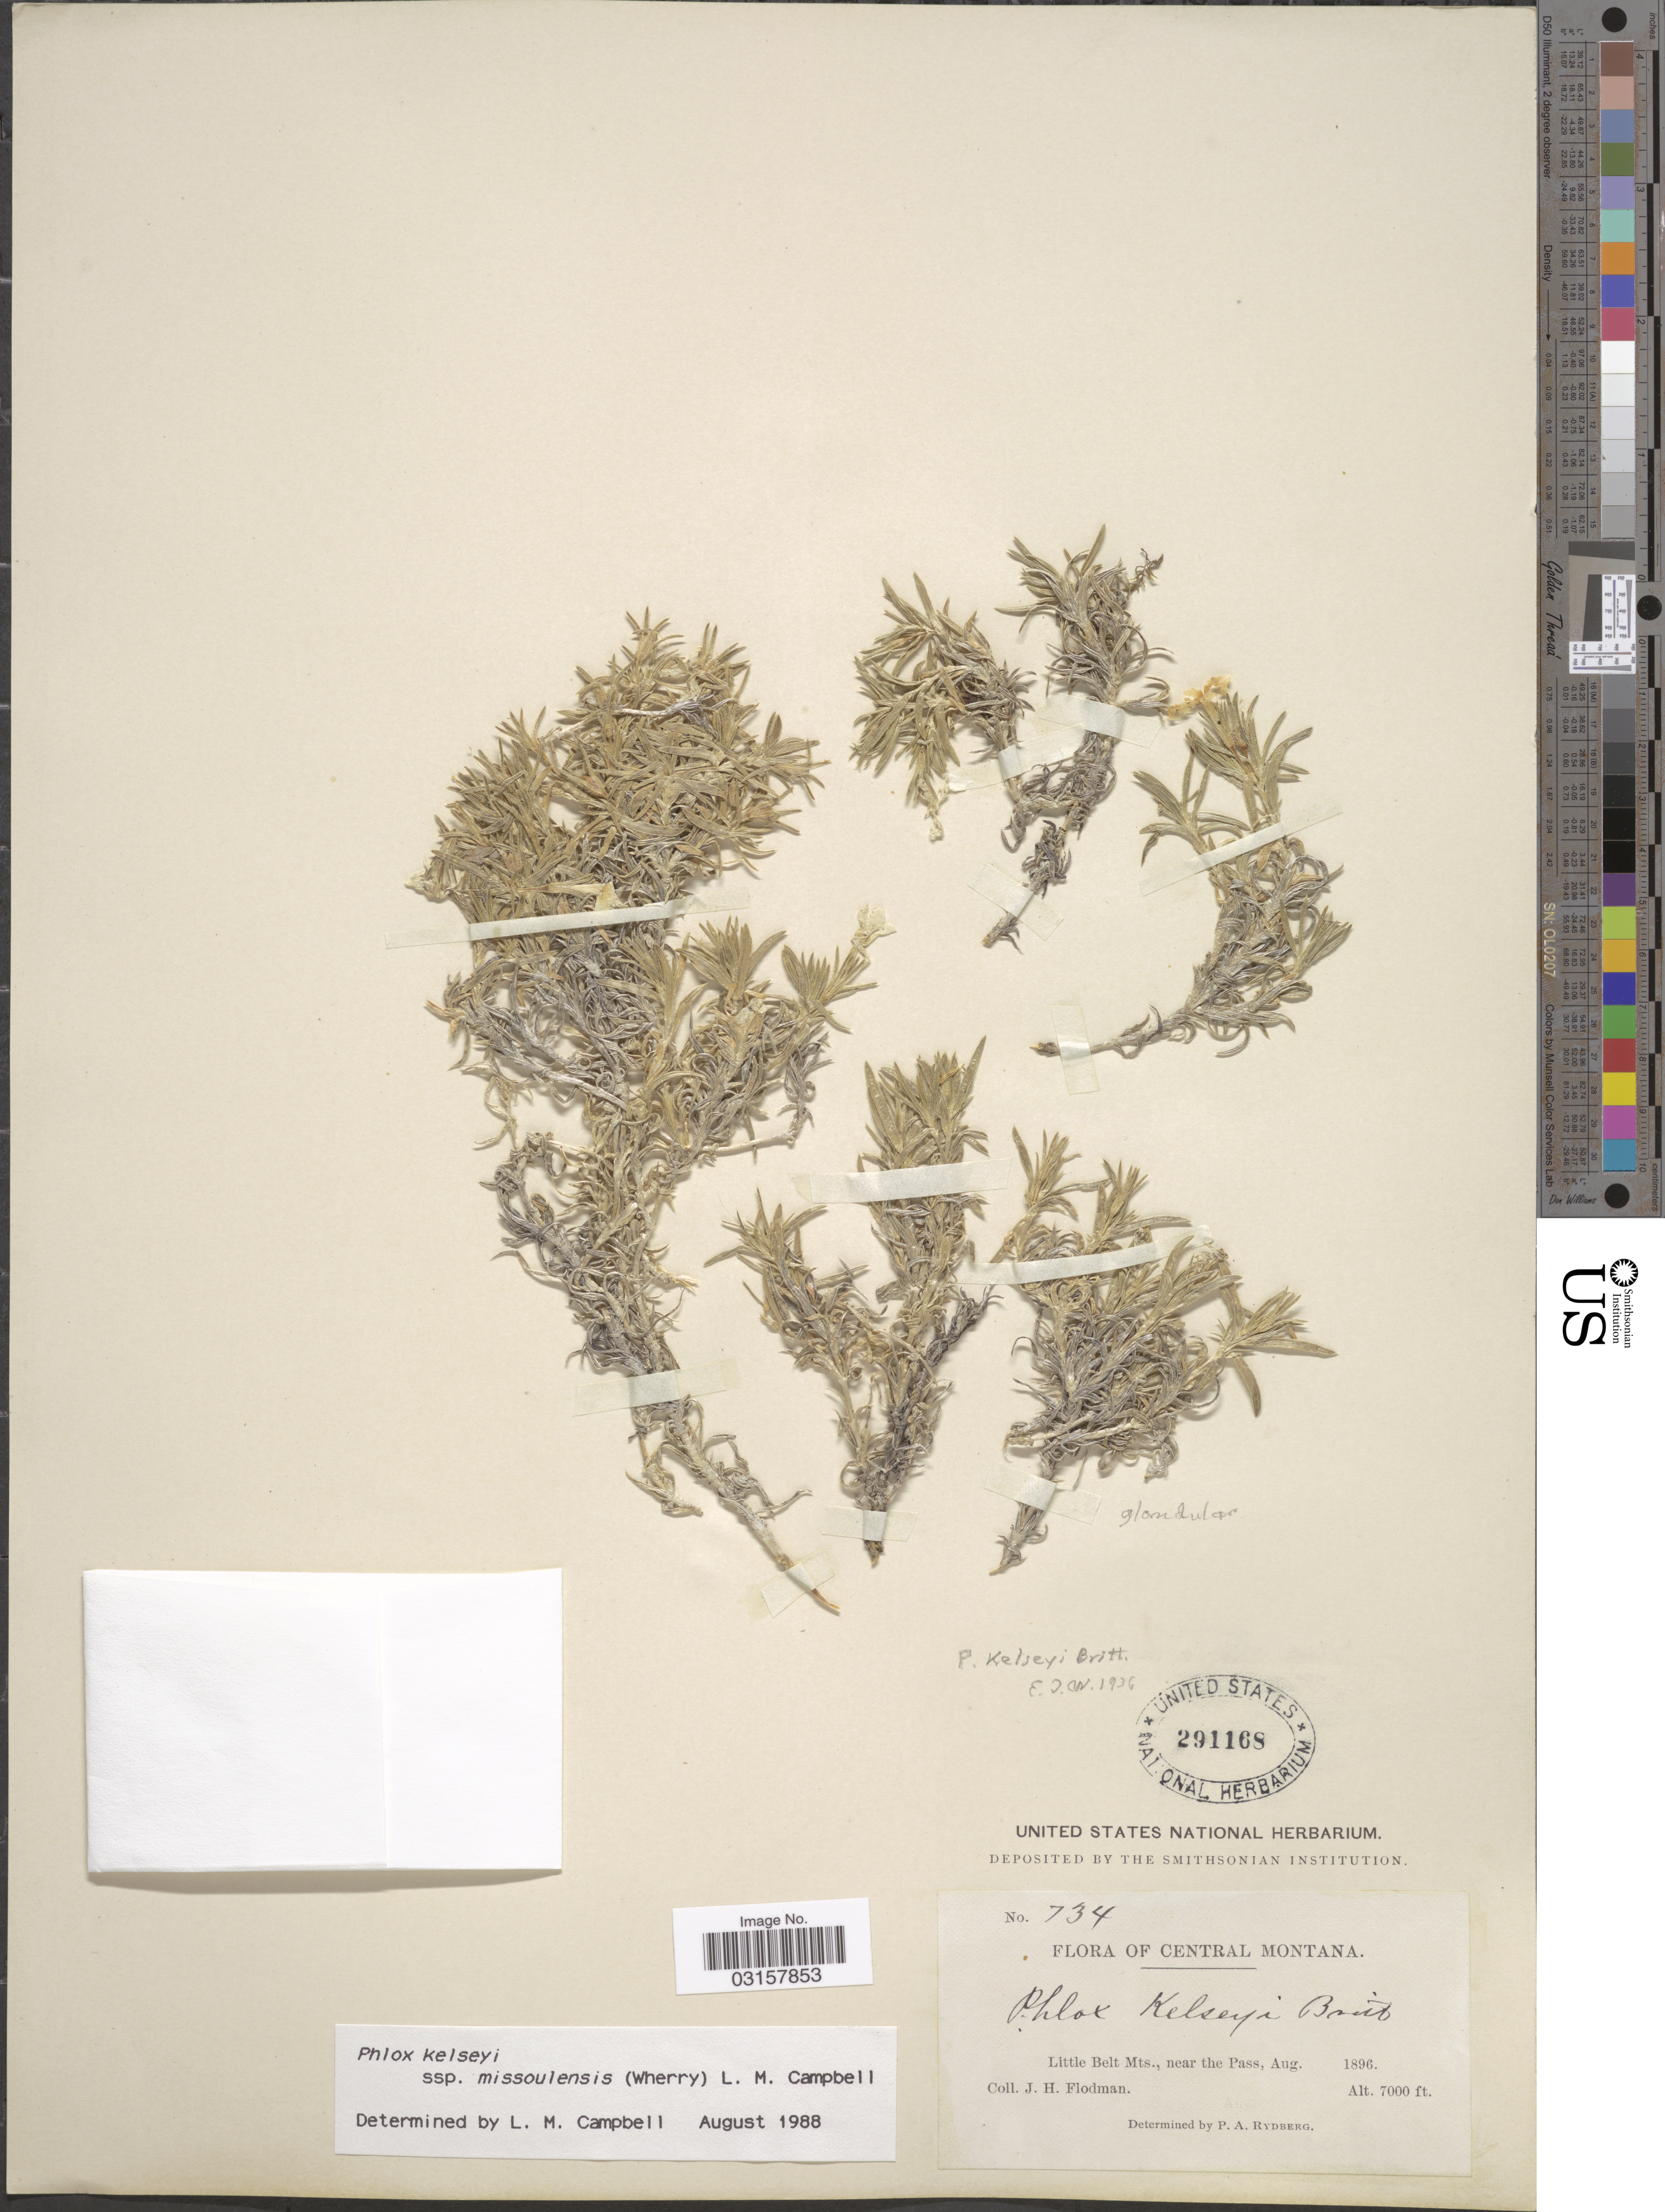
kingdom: Plantae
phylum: Tracheophyta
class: Magnoliopsida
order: Ericales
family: Polemoniaceae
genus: Phlox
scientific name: Phlox condensata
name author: (A. Gray) E.E. Nelson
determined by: Mayfield, M. H.; Ferguson, C. J.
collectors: J. Flodman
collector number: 734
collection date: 1896-08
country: United States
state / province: Montana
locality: Central Montana. Little Belt Mts., near the Pass.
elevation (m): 2134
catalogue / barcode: US 291168